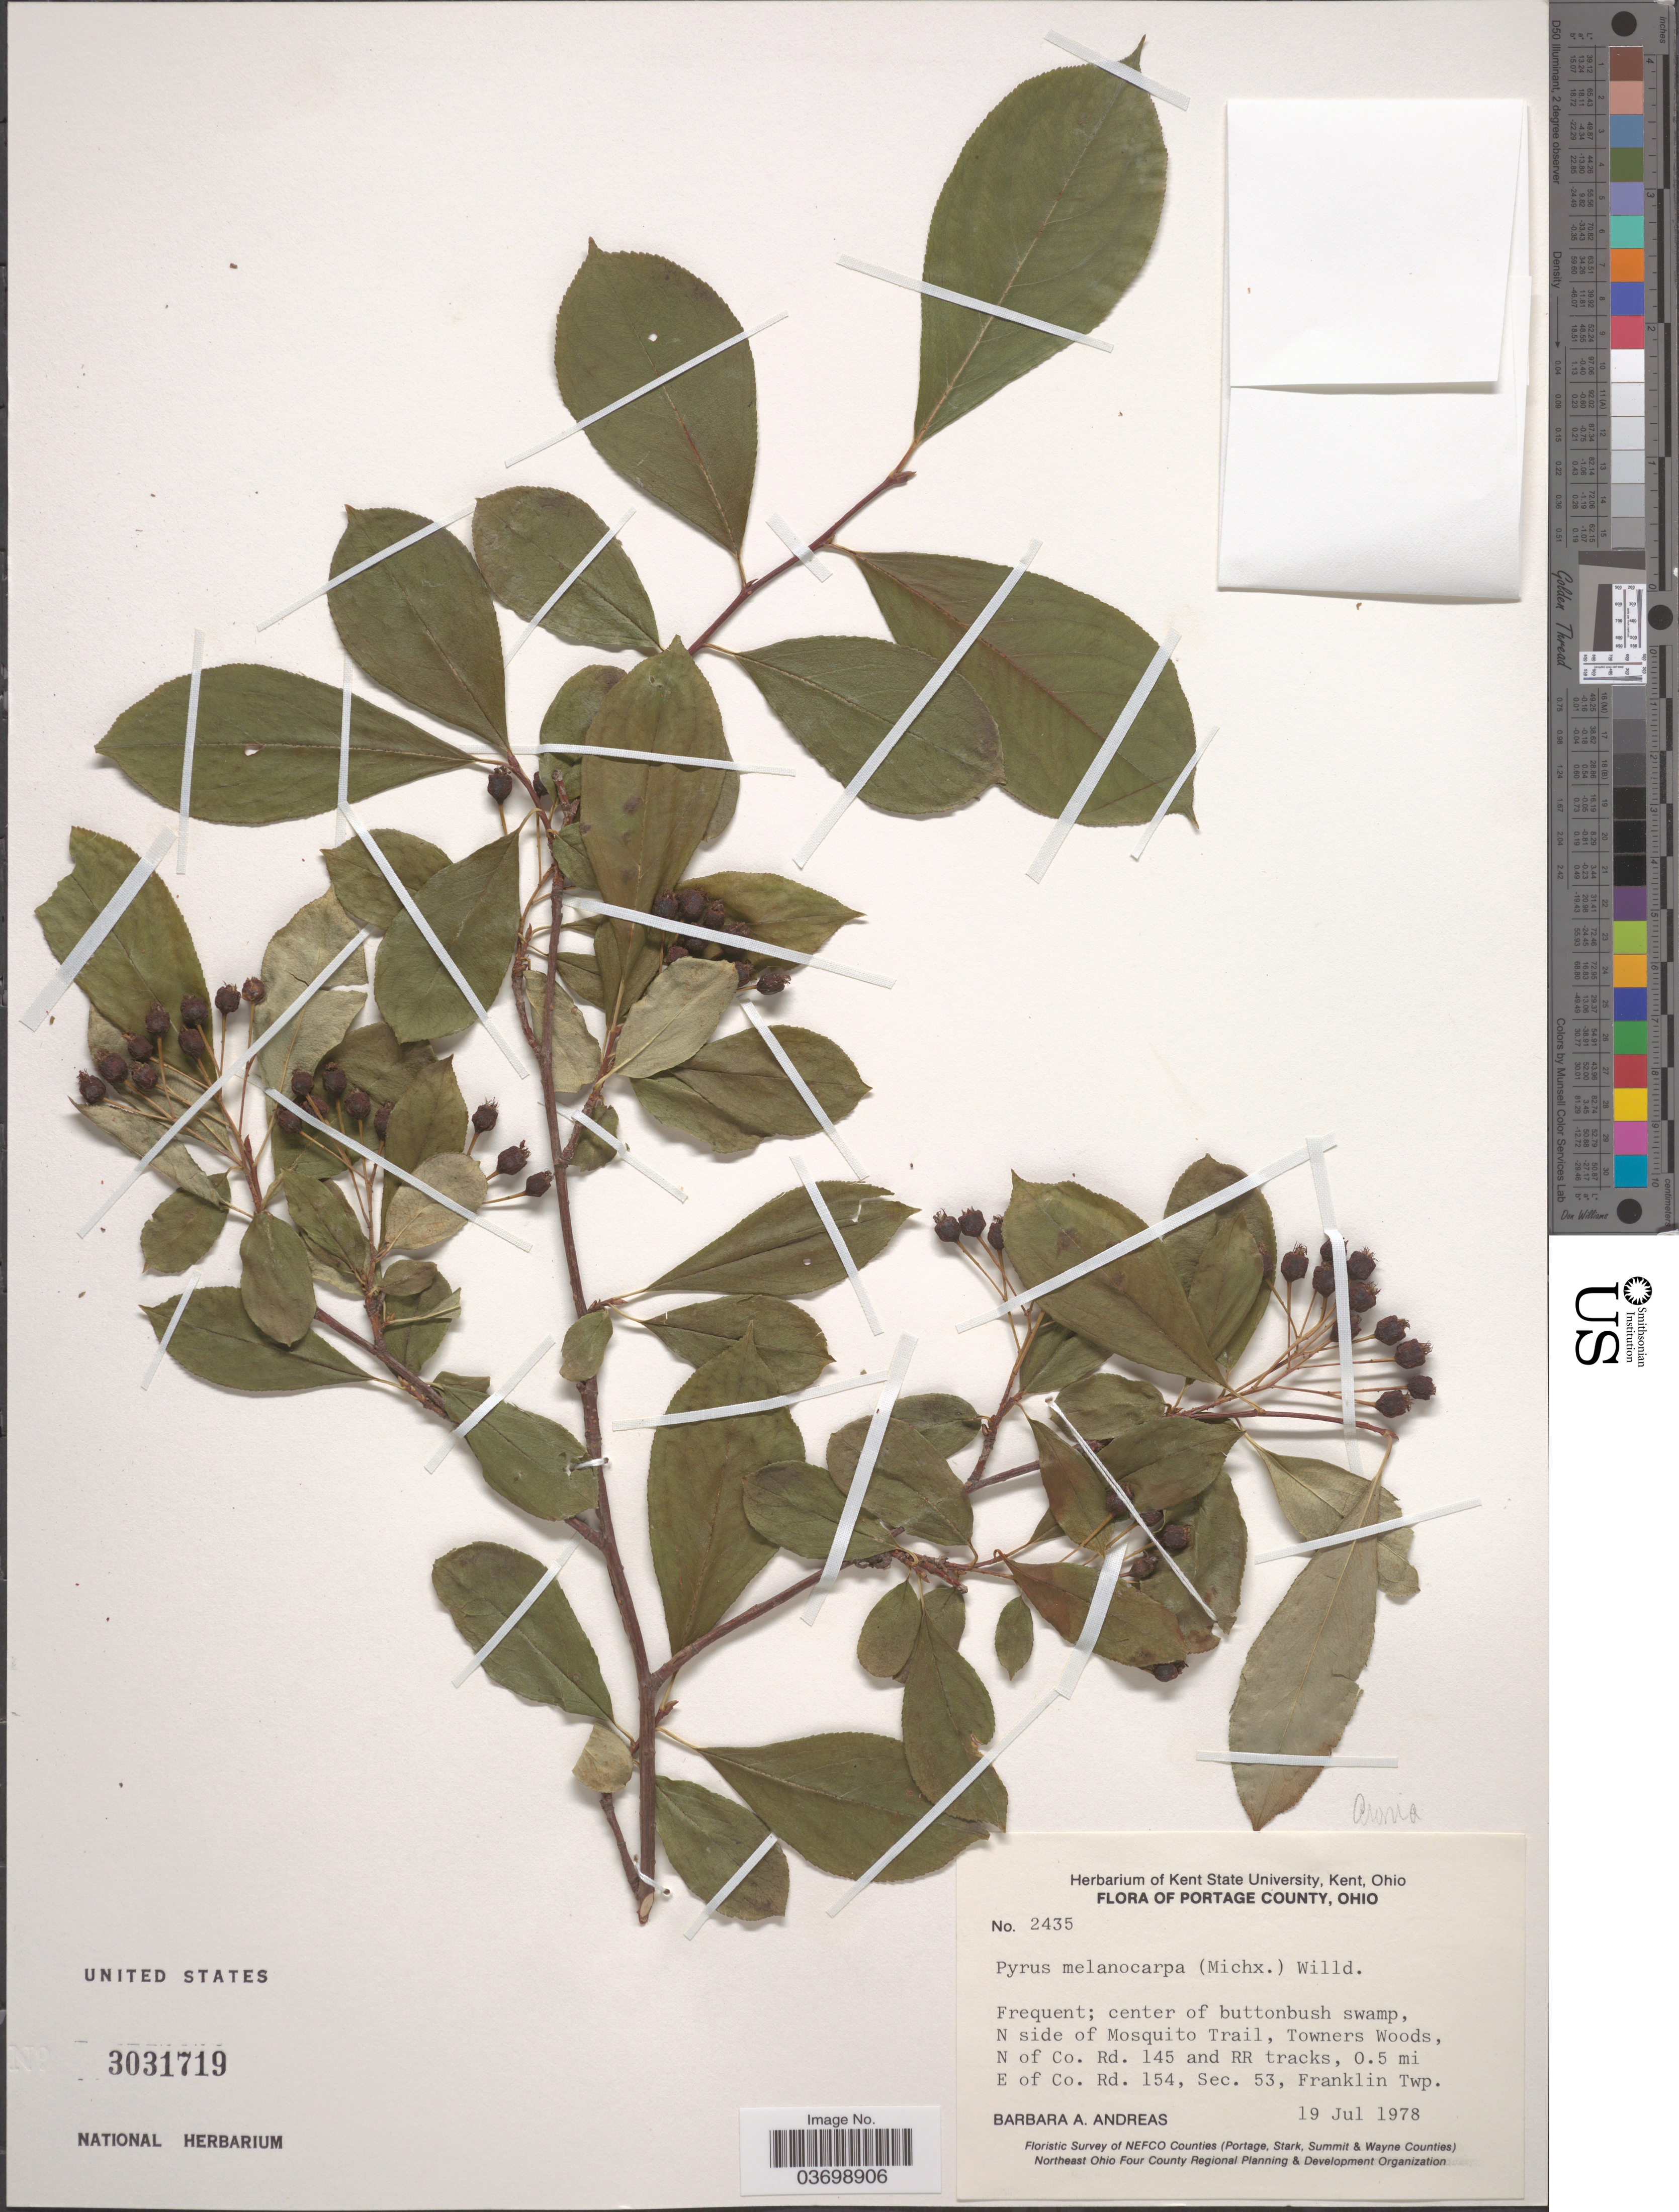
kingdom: Plantae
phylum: Tracheophyta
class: Magnoliopsida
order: Rosales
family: Rosaceae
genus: Aronia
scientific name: Aronia melanocarpa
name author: (Michx.) Elliott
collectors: B. A. Andreas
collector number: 2435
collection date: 1978-07-19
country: United States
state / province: Ohio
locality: Portage County. Center of buttonbush swamp, N side of Mosquito Trail, Towners Woods, N of Co. Rd. 145 and RR tracks, 0.5 mi E of Co. Rd. 154, Sec. 53, Franklin Twp.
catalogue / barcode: US 3031719